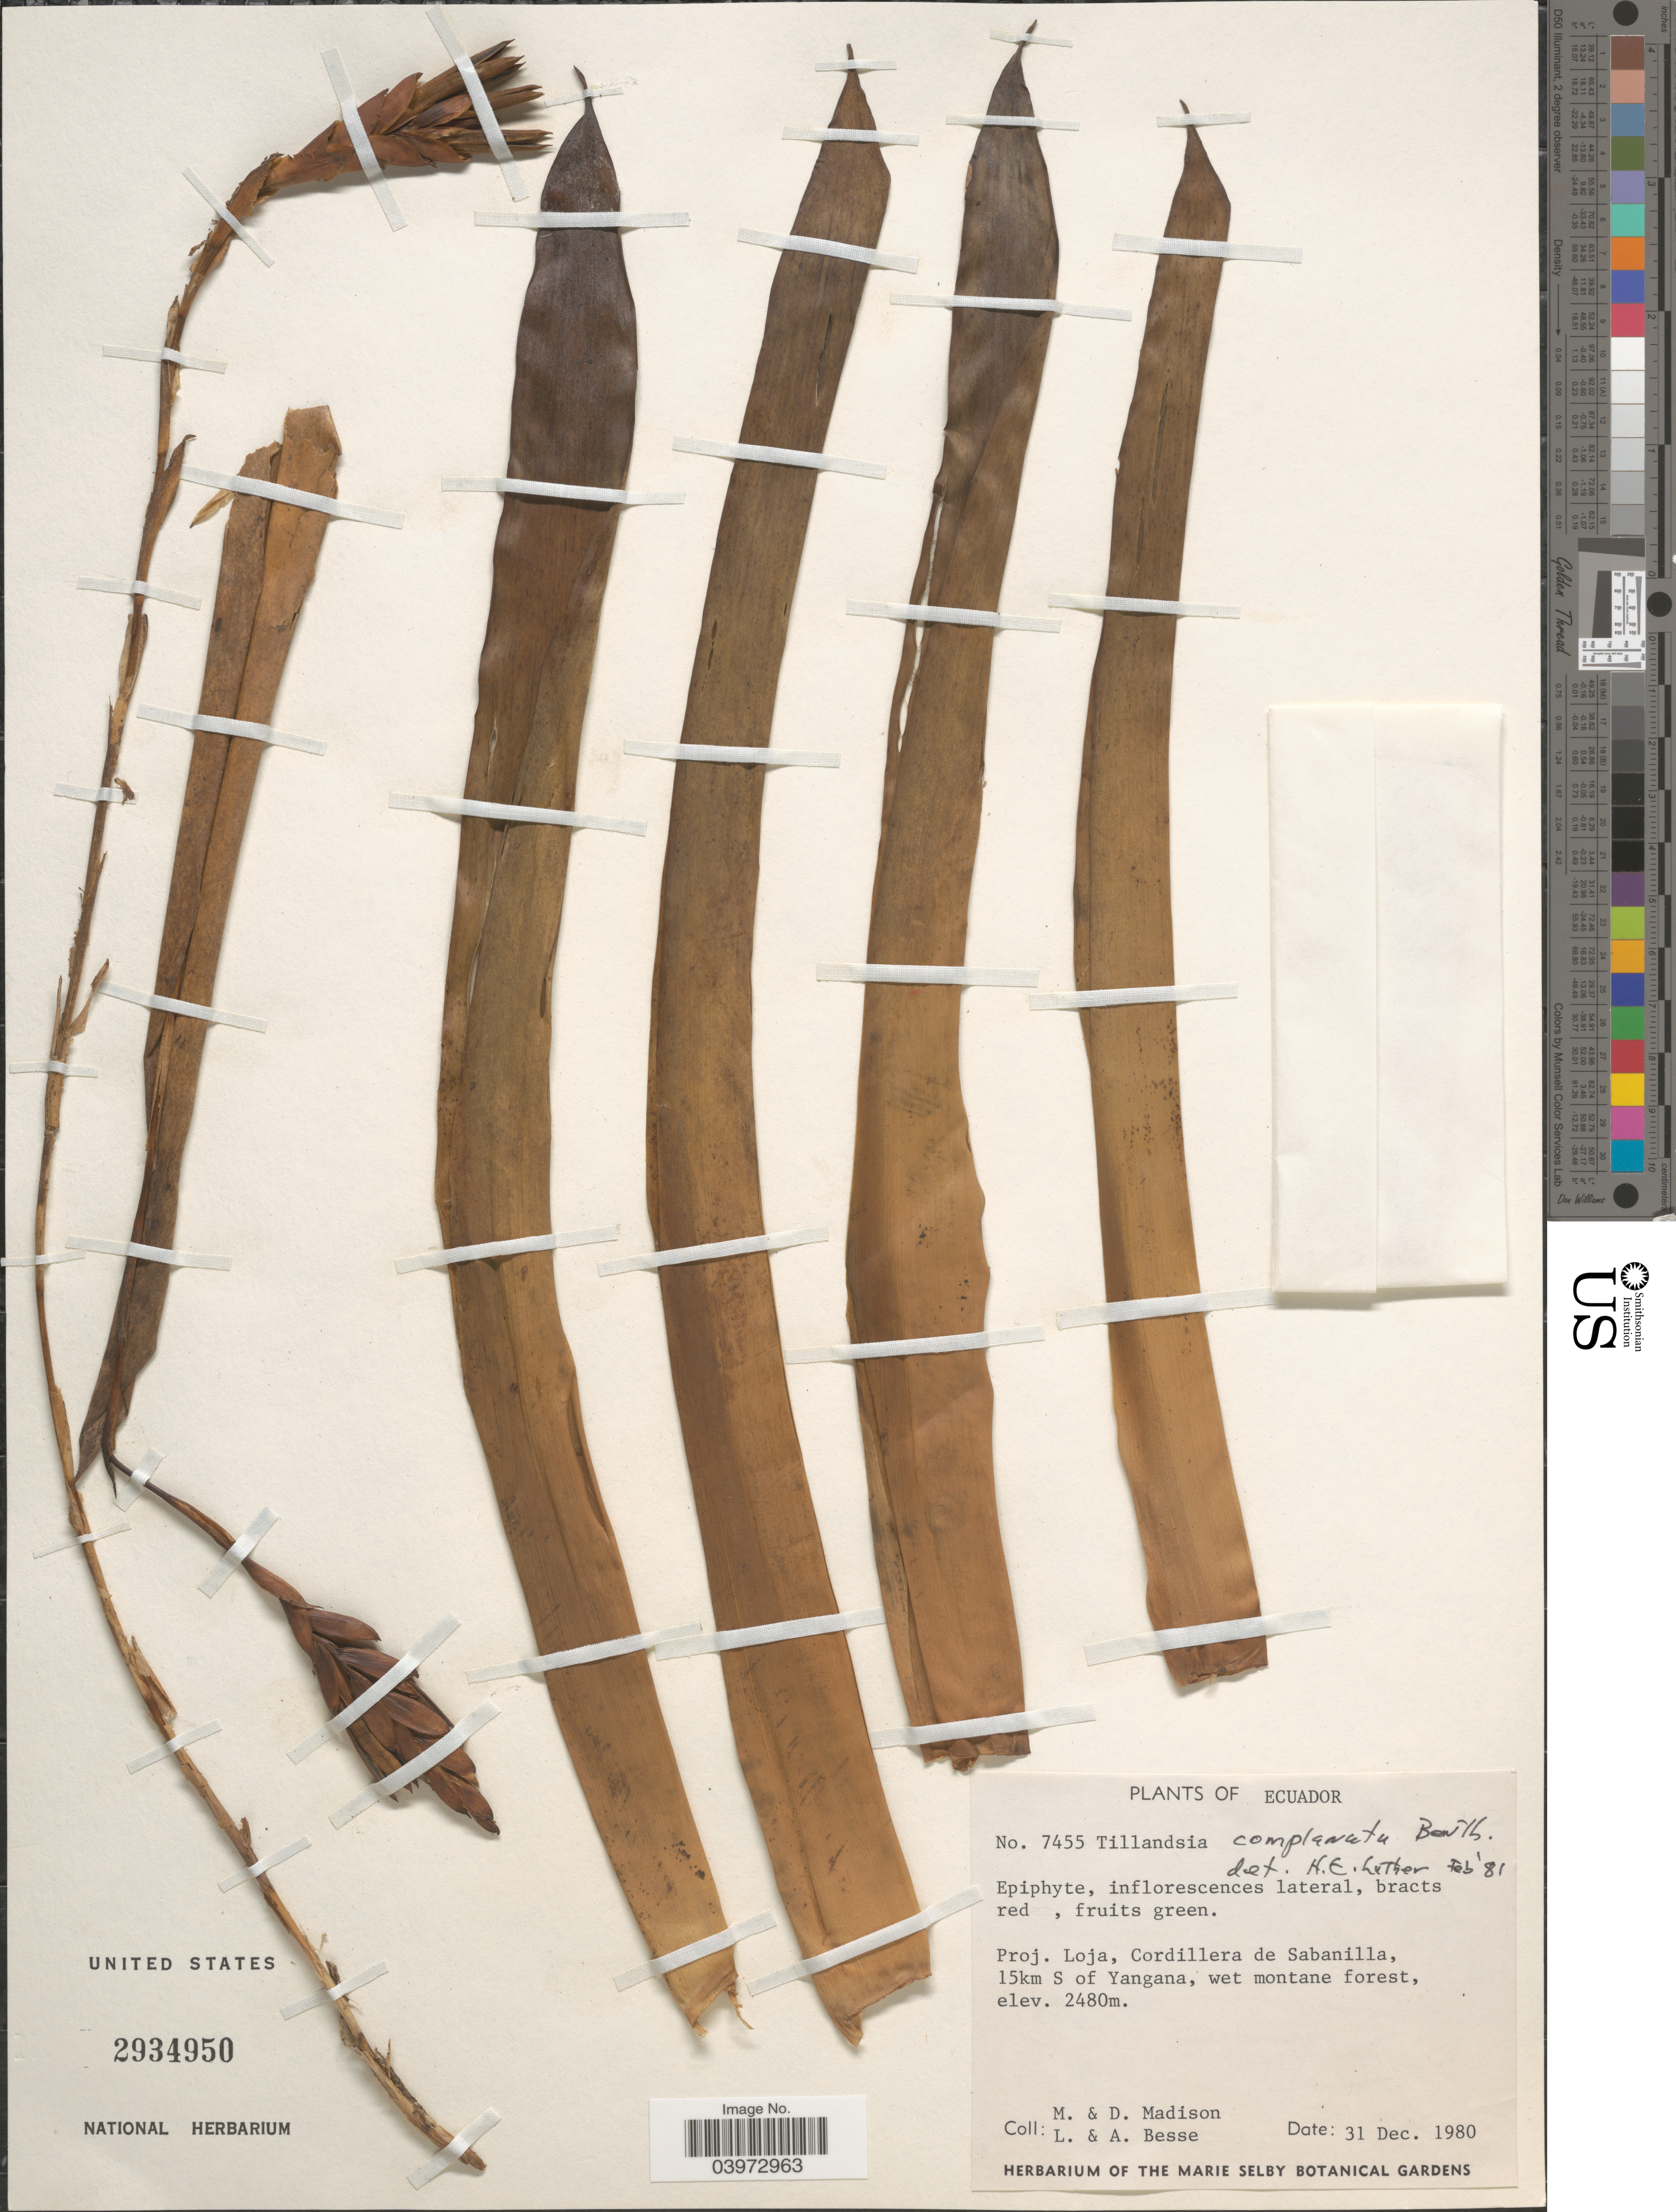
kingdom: Plantae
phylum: Tracheophyta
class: Liliopsida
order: Poales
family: Bromeliaceae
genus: Tillandsia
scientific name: Tillandsia complanata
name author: Benth.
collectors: M. Madison, D. Madison, L. Besse & A. Besse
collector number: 7455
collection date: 1980-12-31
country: Ecuador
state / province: Loja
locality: Proj. Loja, Cordillera de Sabanilla, 15km S of Yangana.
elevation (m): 2480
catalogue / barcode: US 2934950